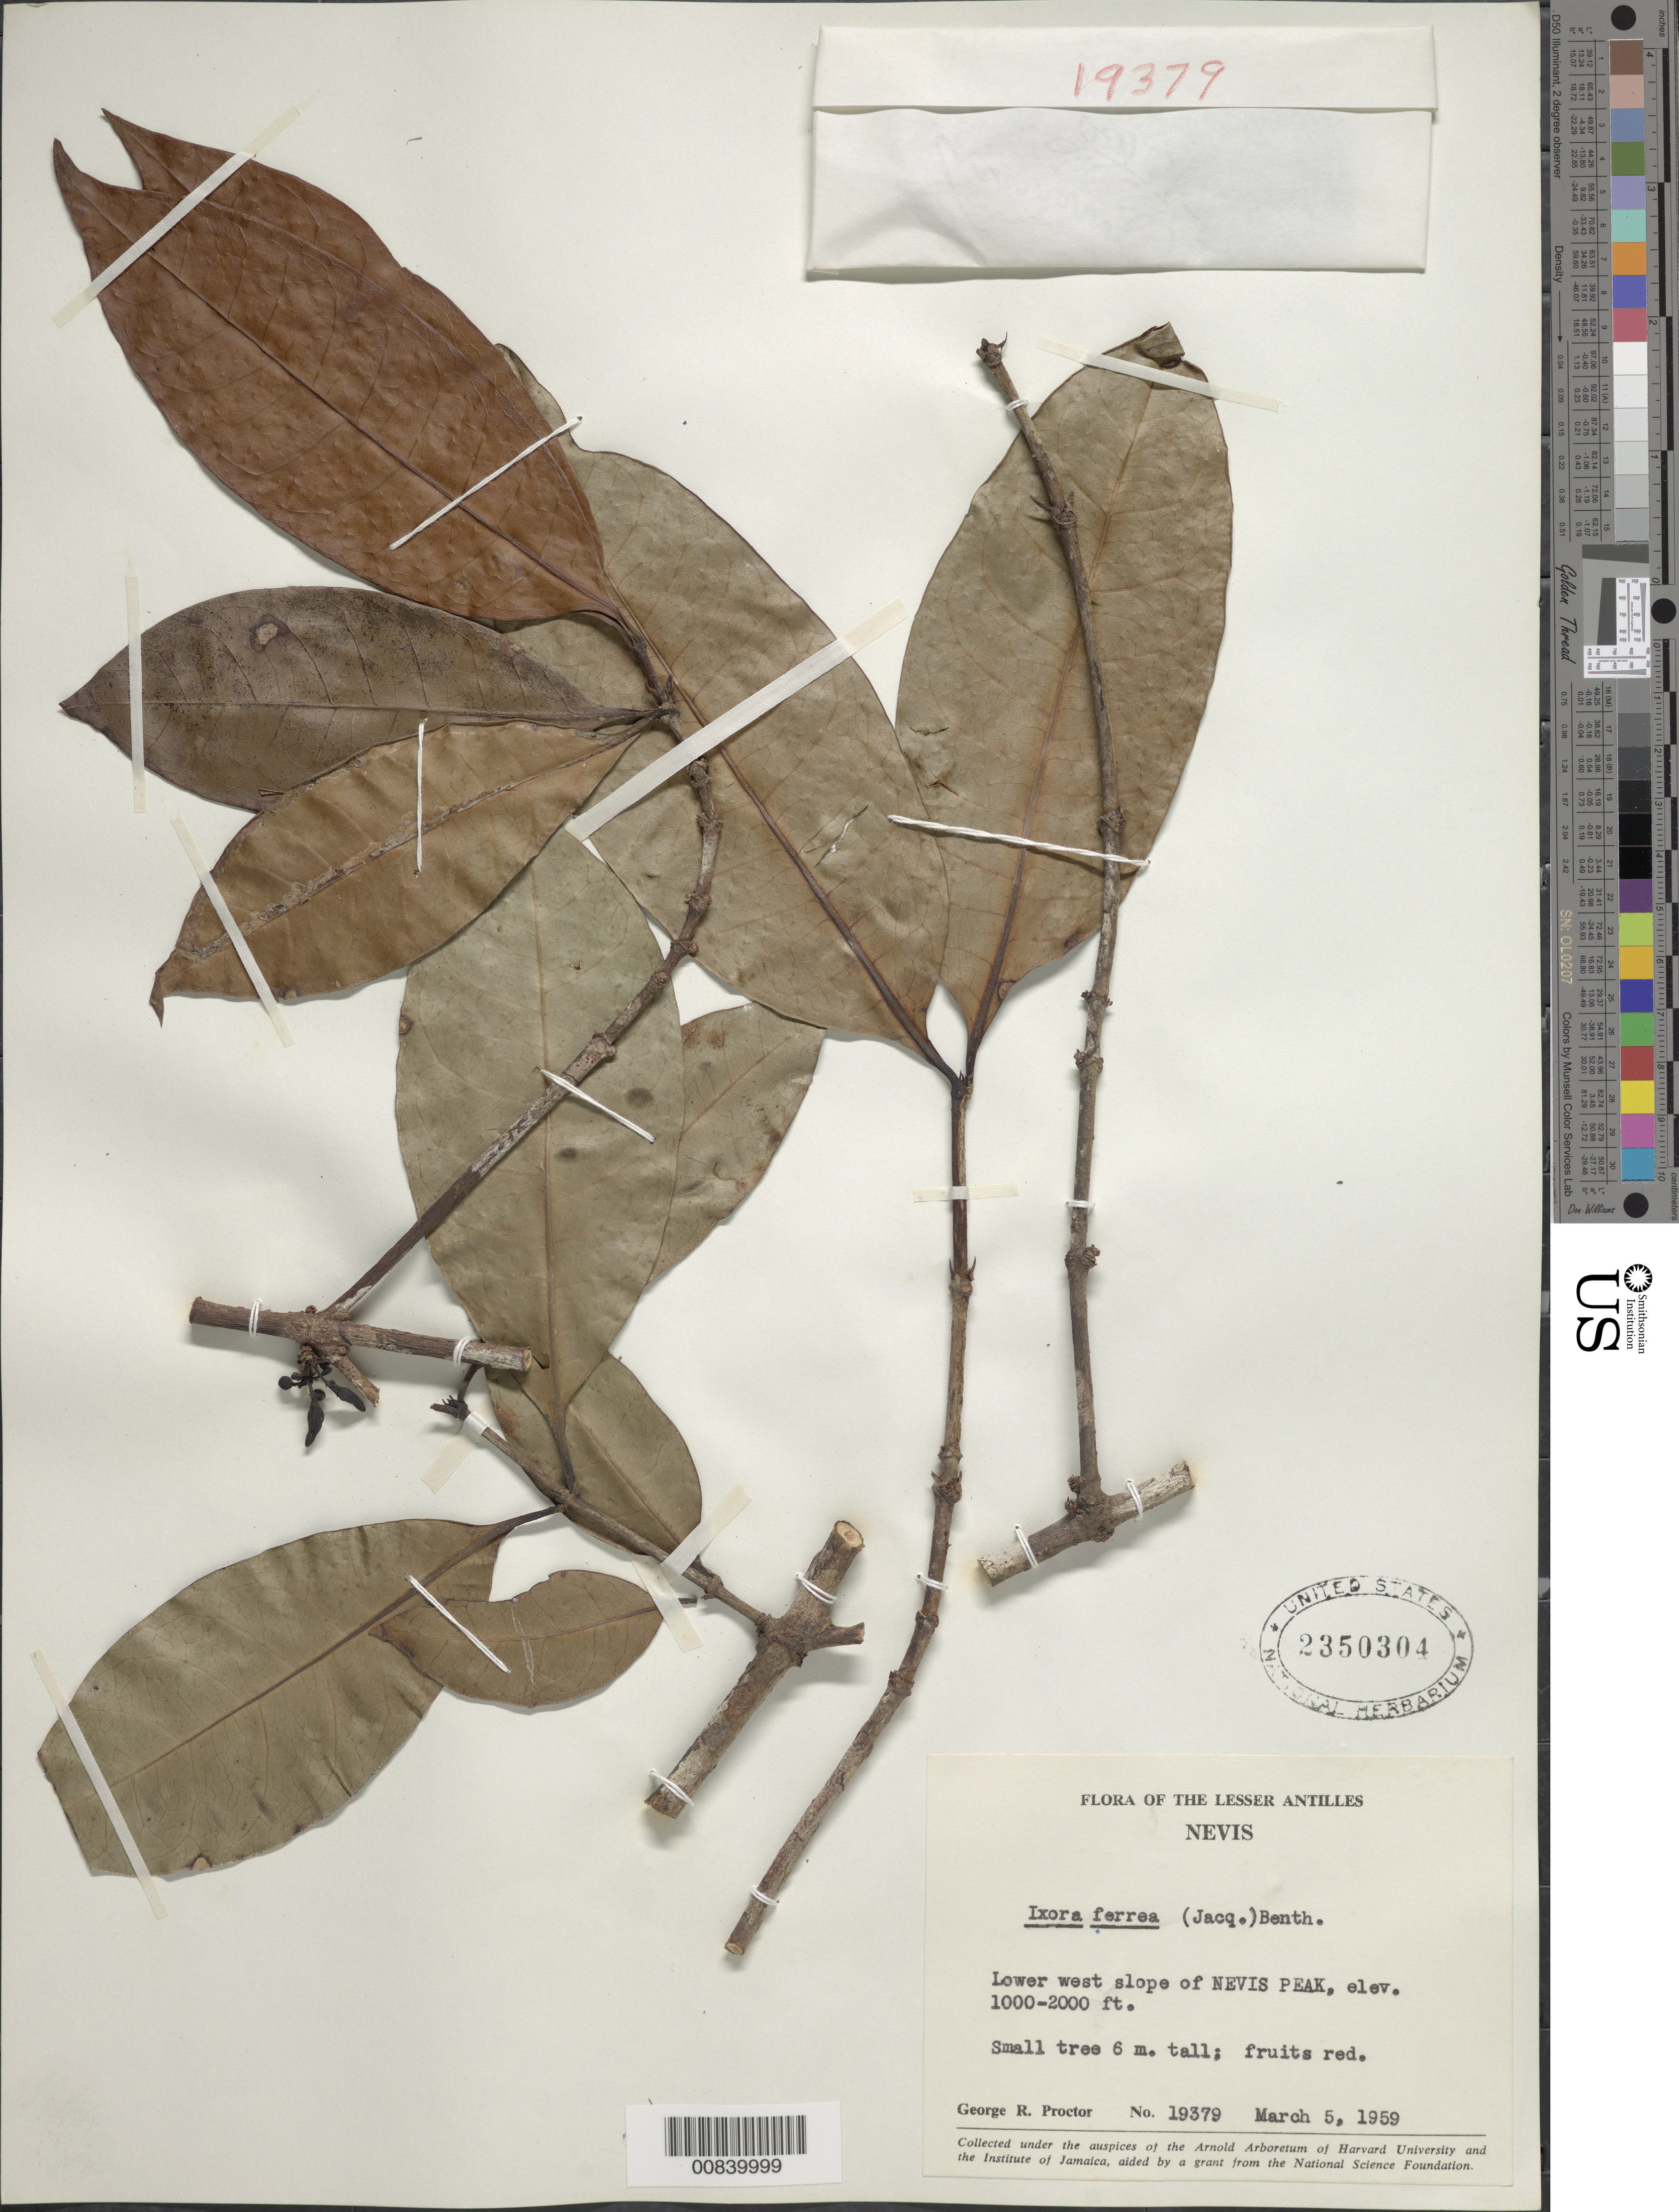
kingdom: Plantae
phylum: Tracheophyta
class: Magnoliopsida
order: Gentianales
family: Rubiaceae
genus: Ixora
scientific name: Ixora ferrea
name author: (Jacq.) Benth.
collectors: G. R. Proctor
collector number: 19379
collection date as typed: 05 Mar 1959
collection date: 1959-03-05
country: St. Christopher-Nevis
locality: Lower west slope of Nevis Peak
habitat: Montane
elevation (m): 305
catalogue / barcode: US 2350304